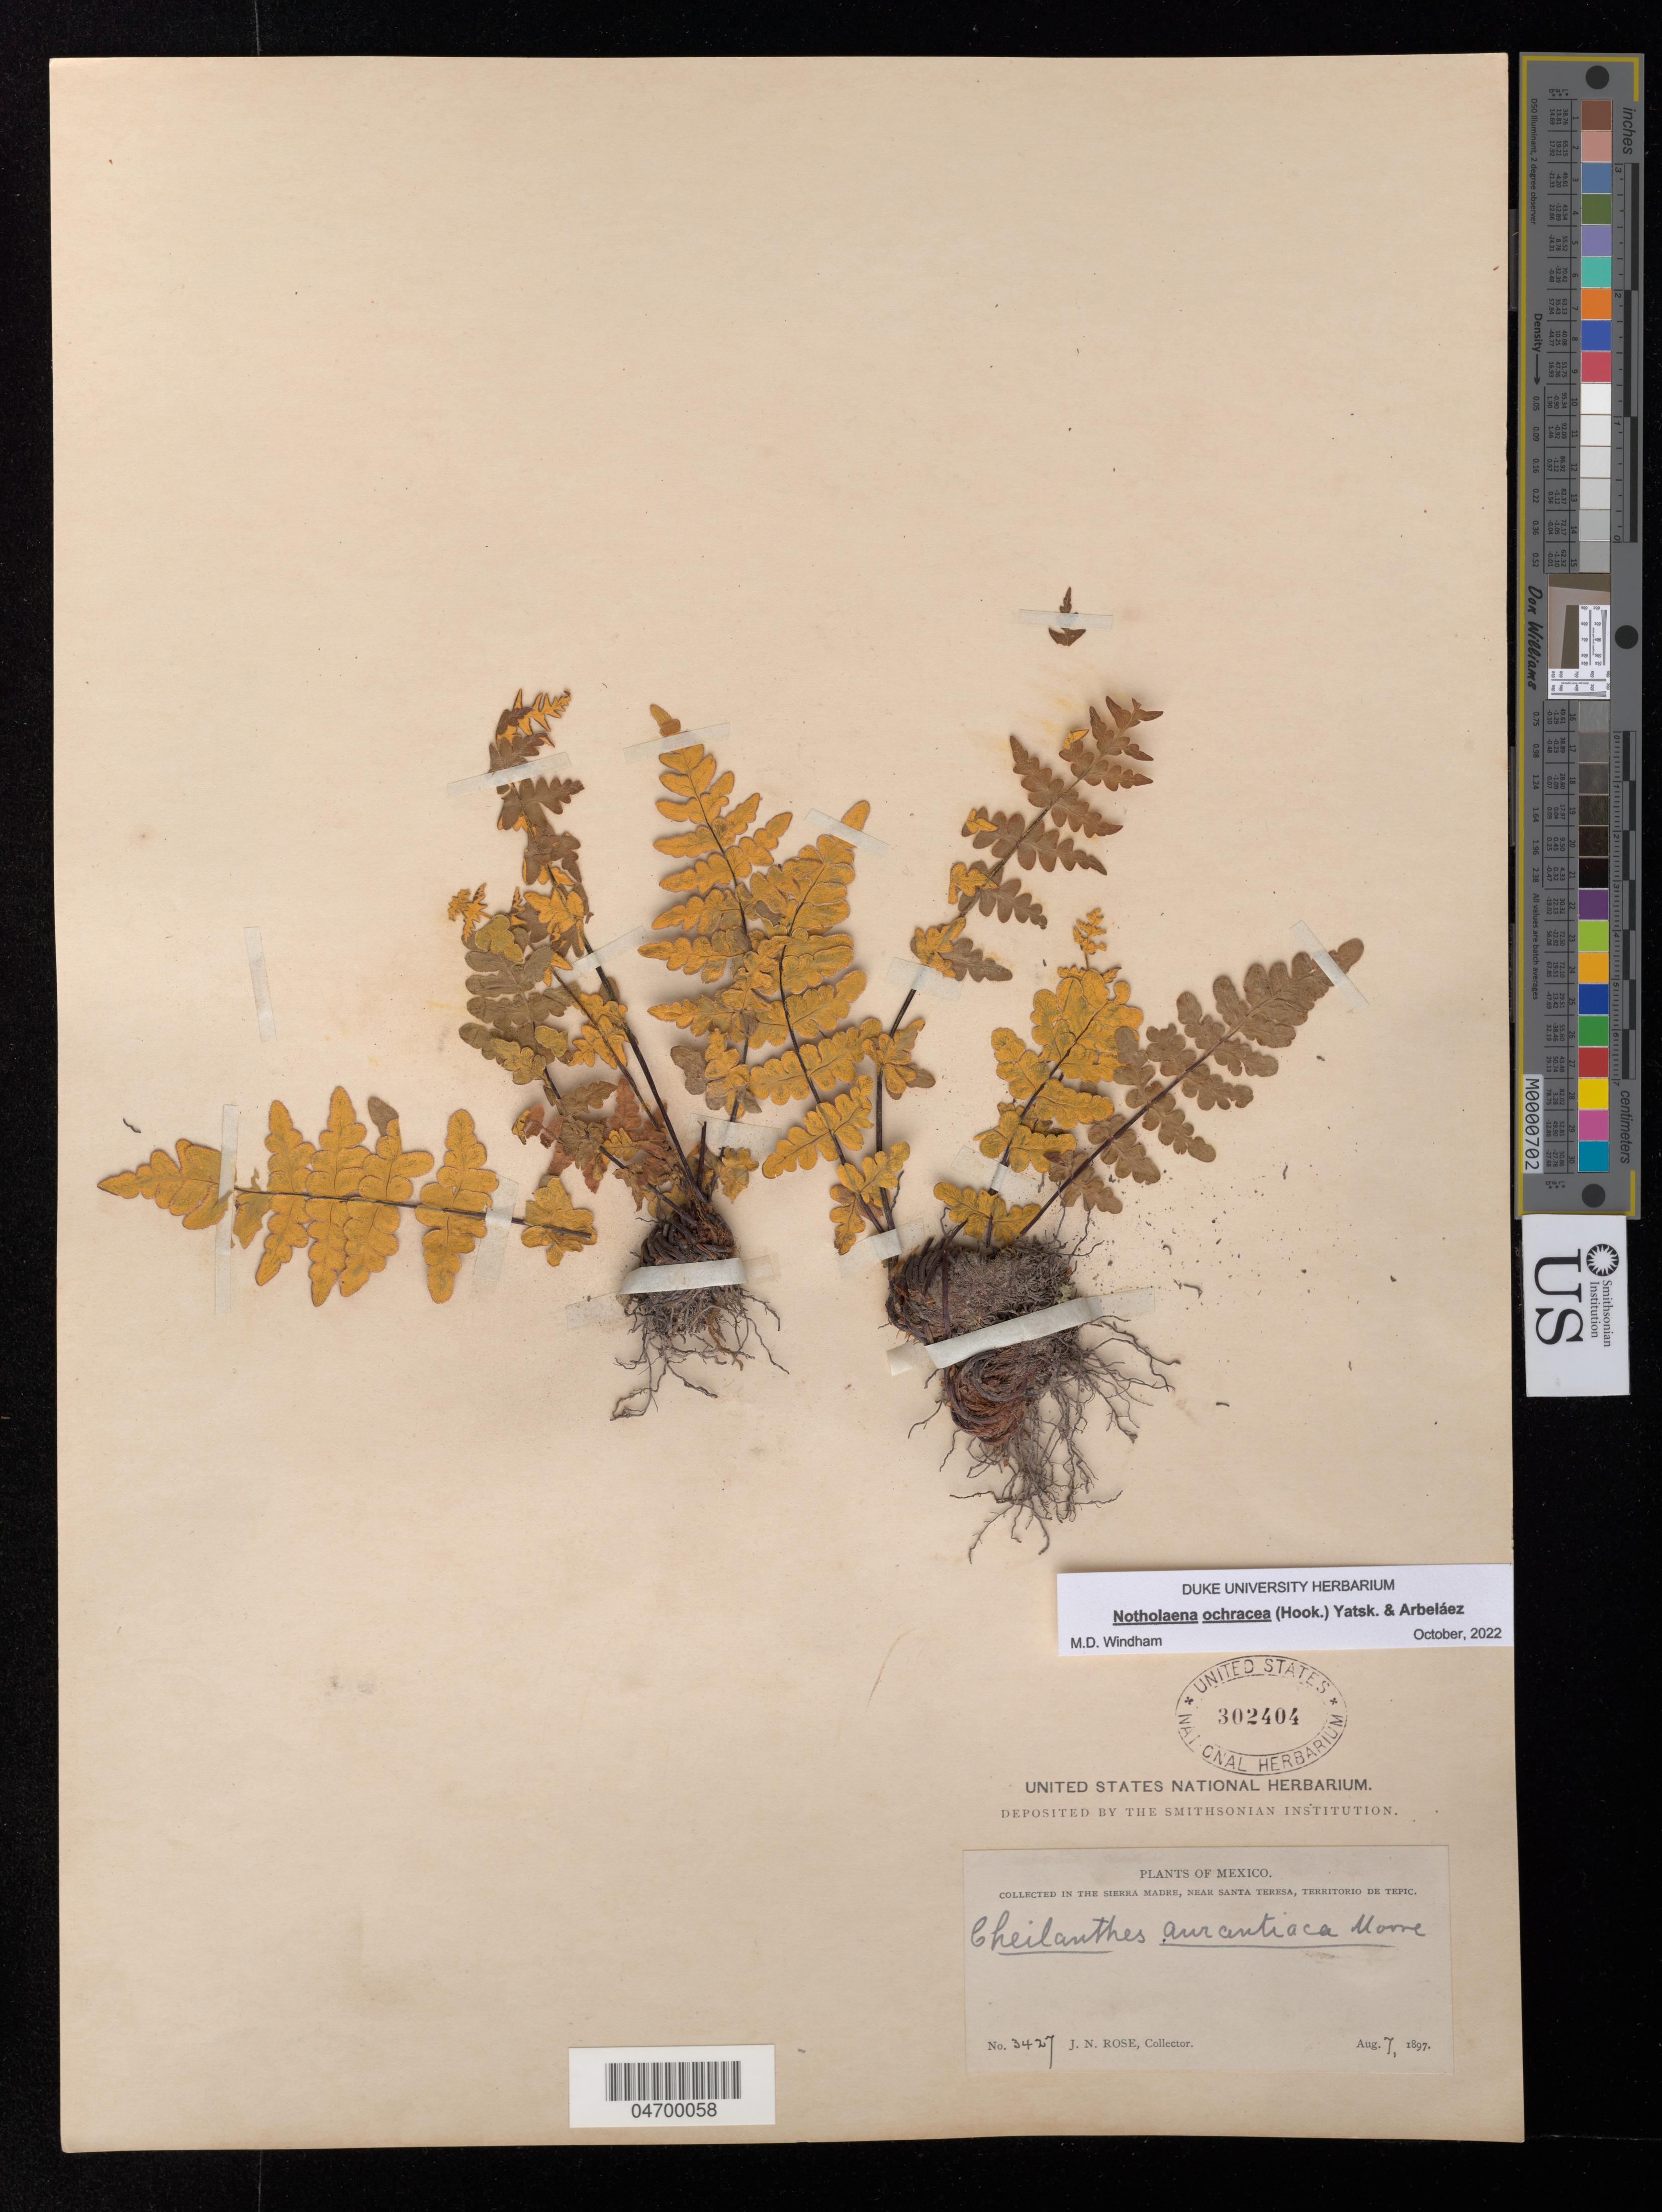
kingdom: Plantae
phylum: Tracheophyta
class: Polypodiopsida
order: Polypodiales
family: Pteridaceae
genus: Notholaena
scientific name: Notholaena ochracea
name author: (Hook.) Yatsk. & Arbaláez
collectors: J. N. Rose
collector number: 3427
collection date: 1897-08-07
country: Mexico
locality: The Sierra Madre, near Santa Teresa, territorio de Tepic.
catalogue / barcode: US 302404